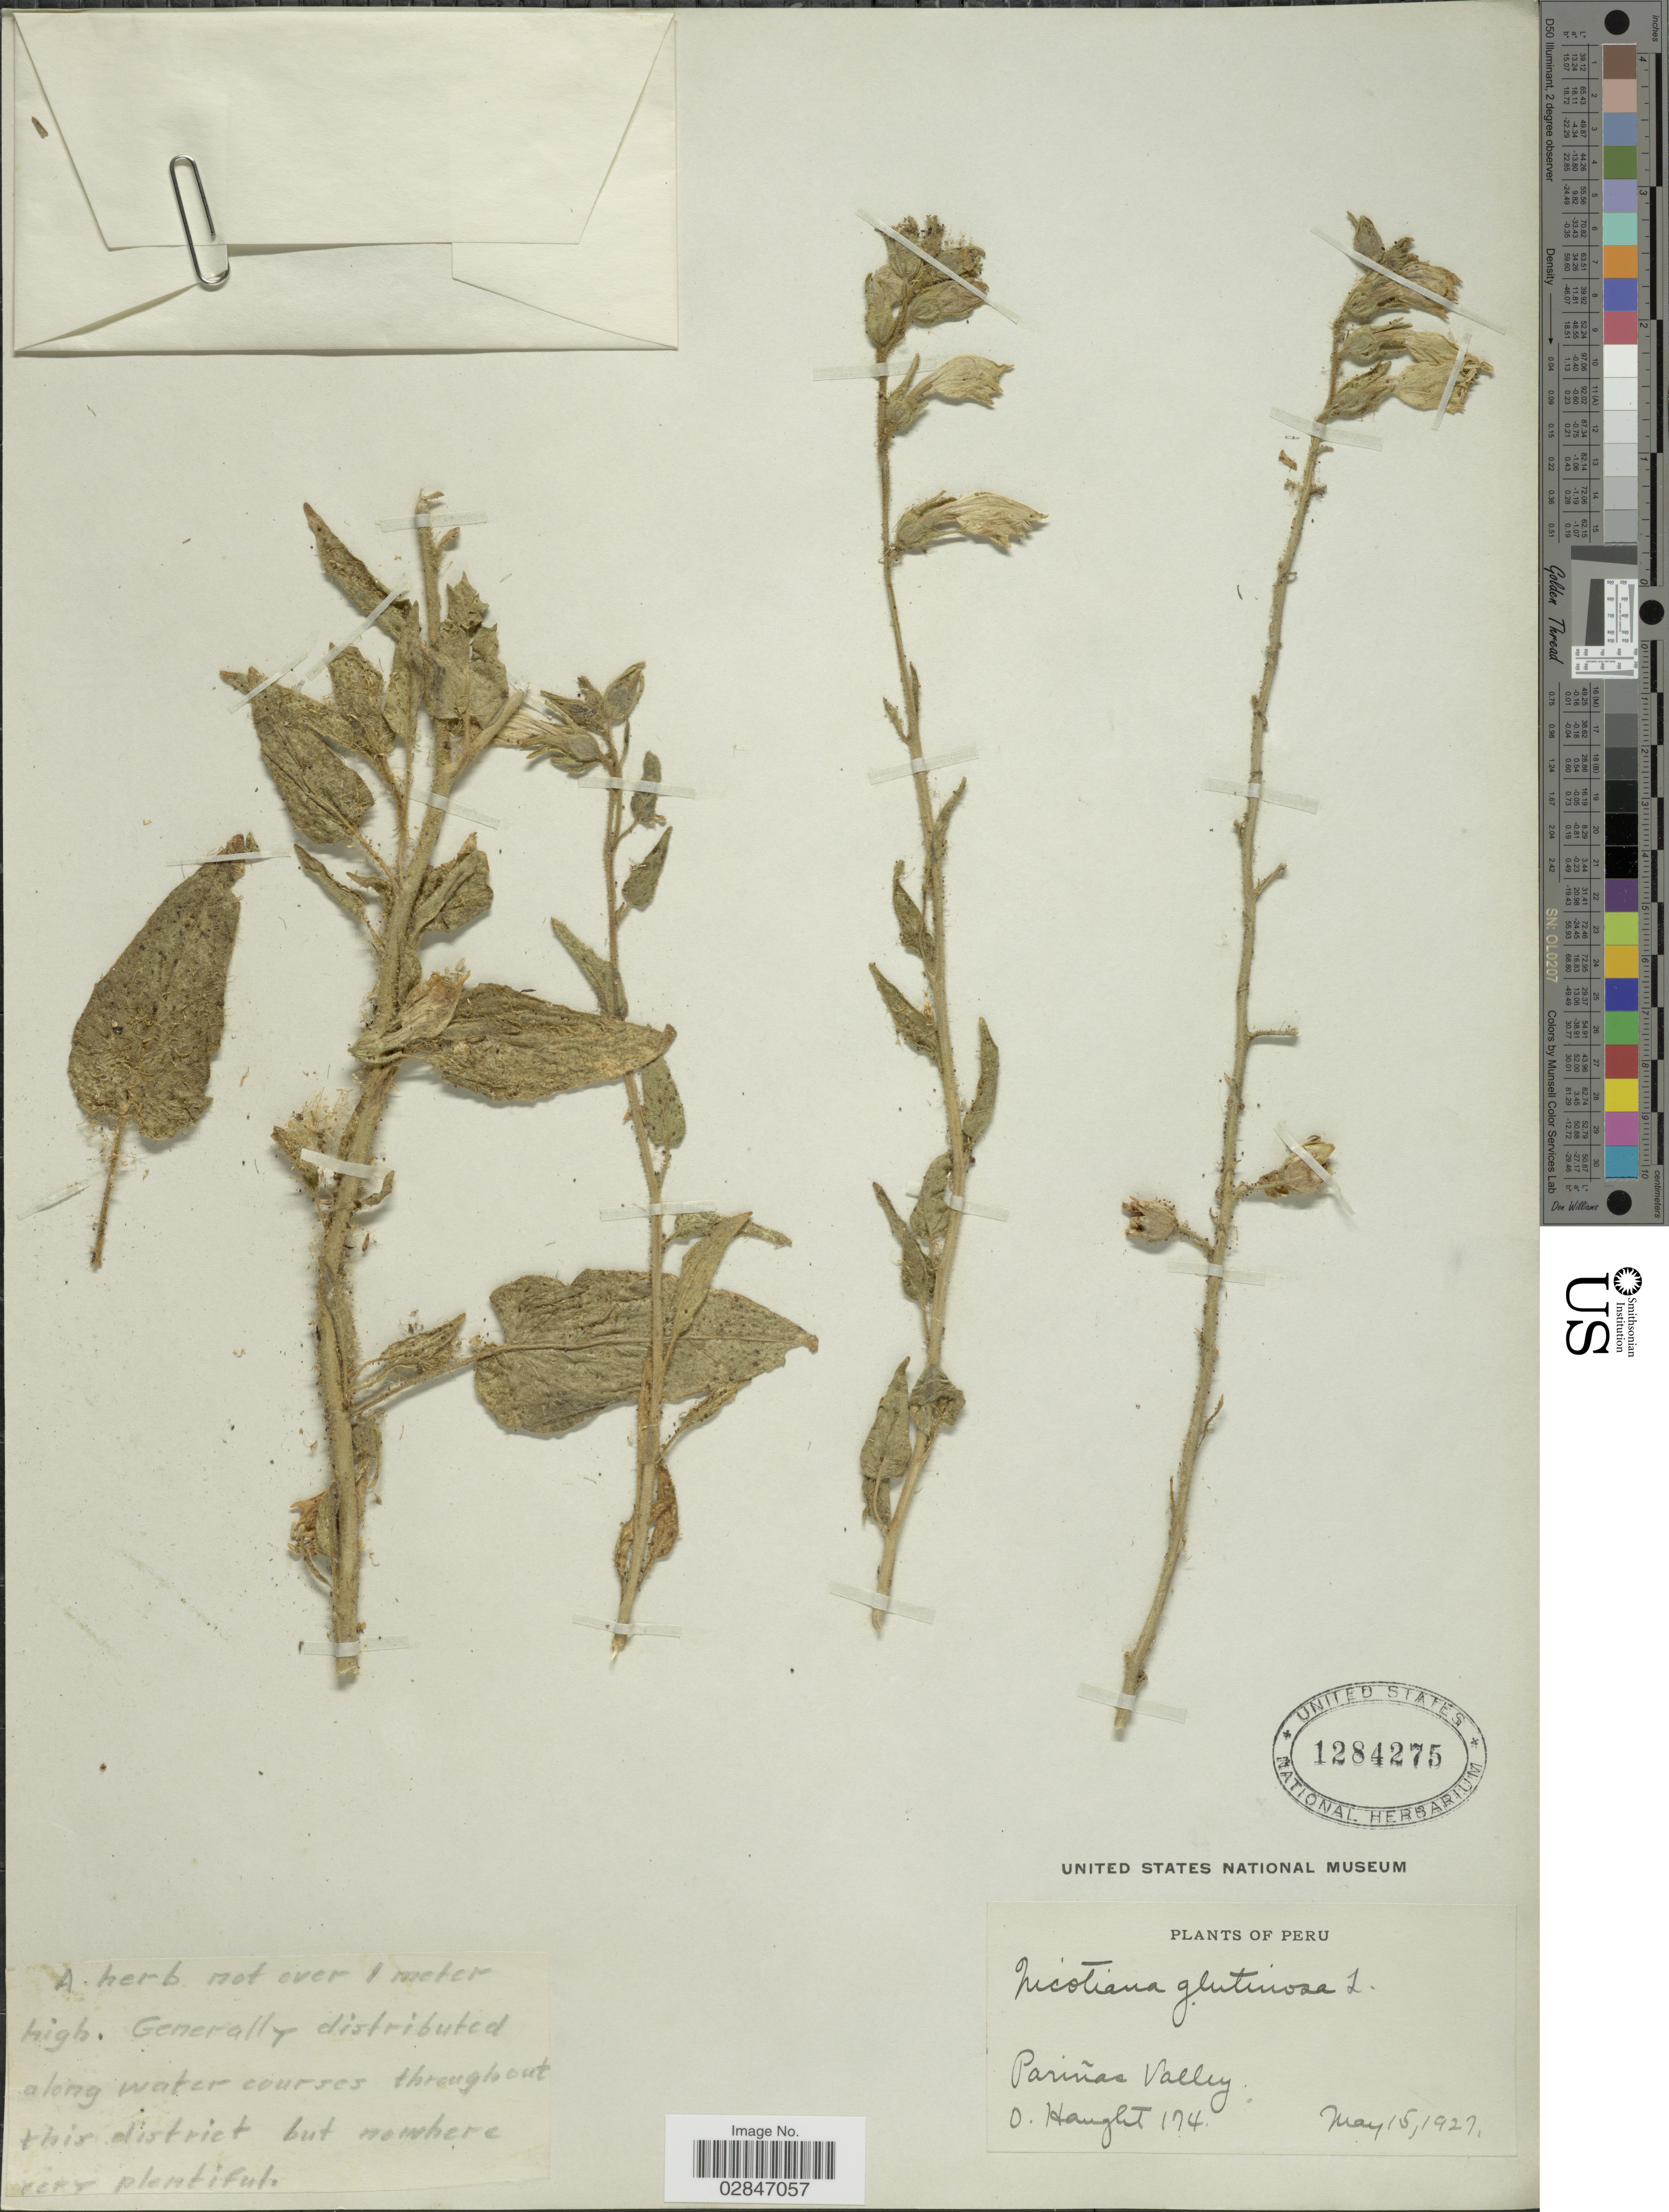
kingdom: Plantae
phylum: Tracheophyta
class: Magnoliopsida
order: Solanales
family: Solanaceae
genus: Nicotiana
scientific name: Nicotiana glutinosa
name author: L.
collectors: O. Haught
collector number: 174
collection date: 1927-05-15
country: Peru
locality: Pariñas Valley.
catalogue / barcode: US 1284275